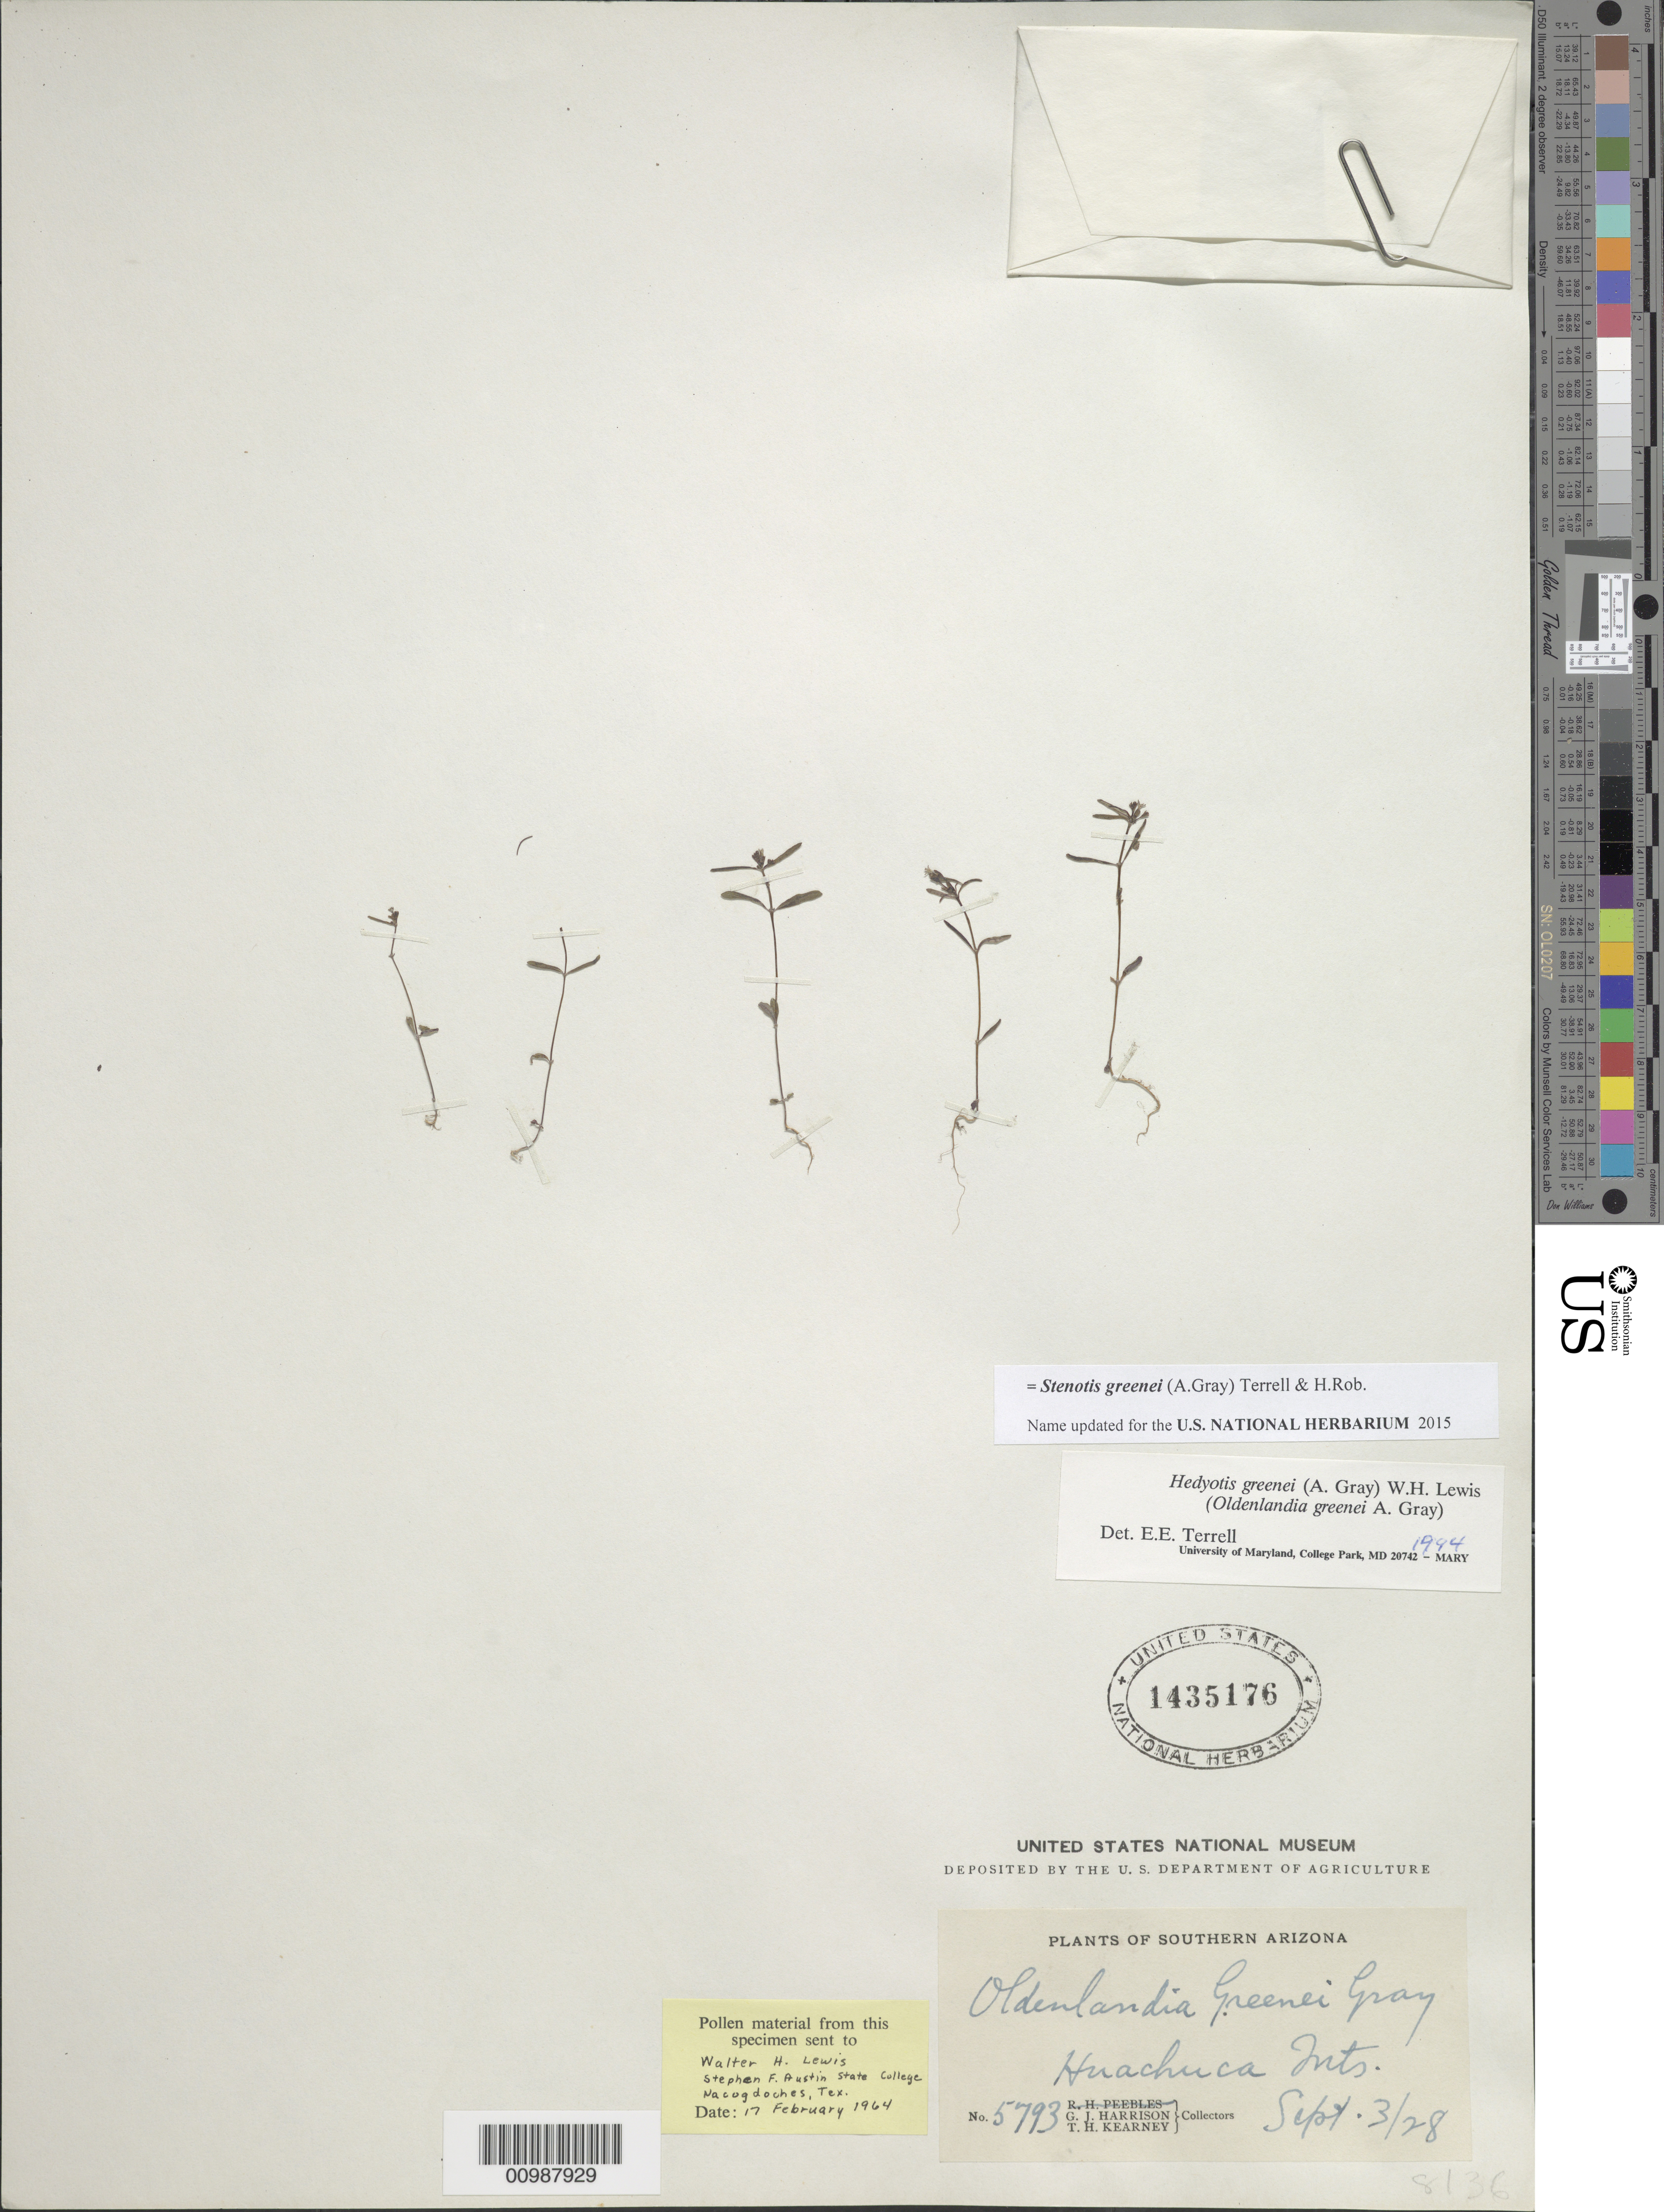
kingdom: Plantae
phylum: Tracheophyta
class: Magnoliopsida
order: Gentianales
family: Rubiaceae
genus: Hedyotis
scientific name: Hedyotis greenei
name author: (A. Gray) W.H. Lewis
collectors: T. H. Kearney & T. H. Kearney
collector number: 5793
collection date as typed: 03 Sep 1928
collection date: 1928-09-03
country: United States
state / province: Arizona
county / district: Cochise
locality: Huachuca Mountains.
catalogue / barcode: US 1435176